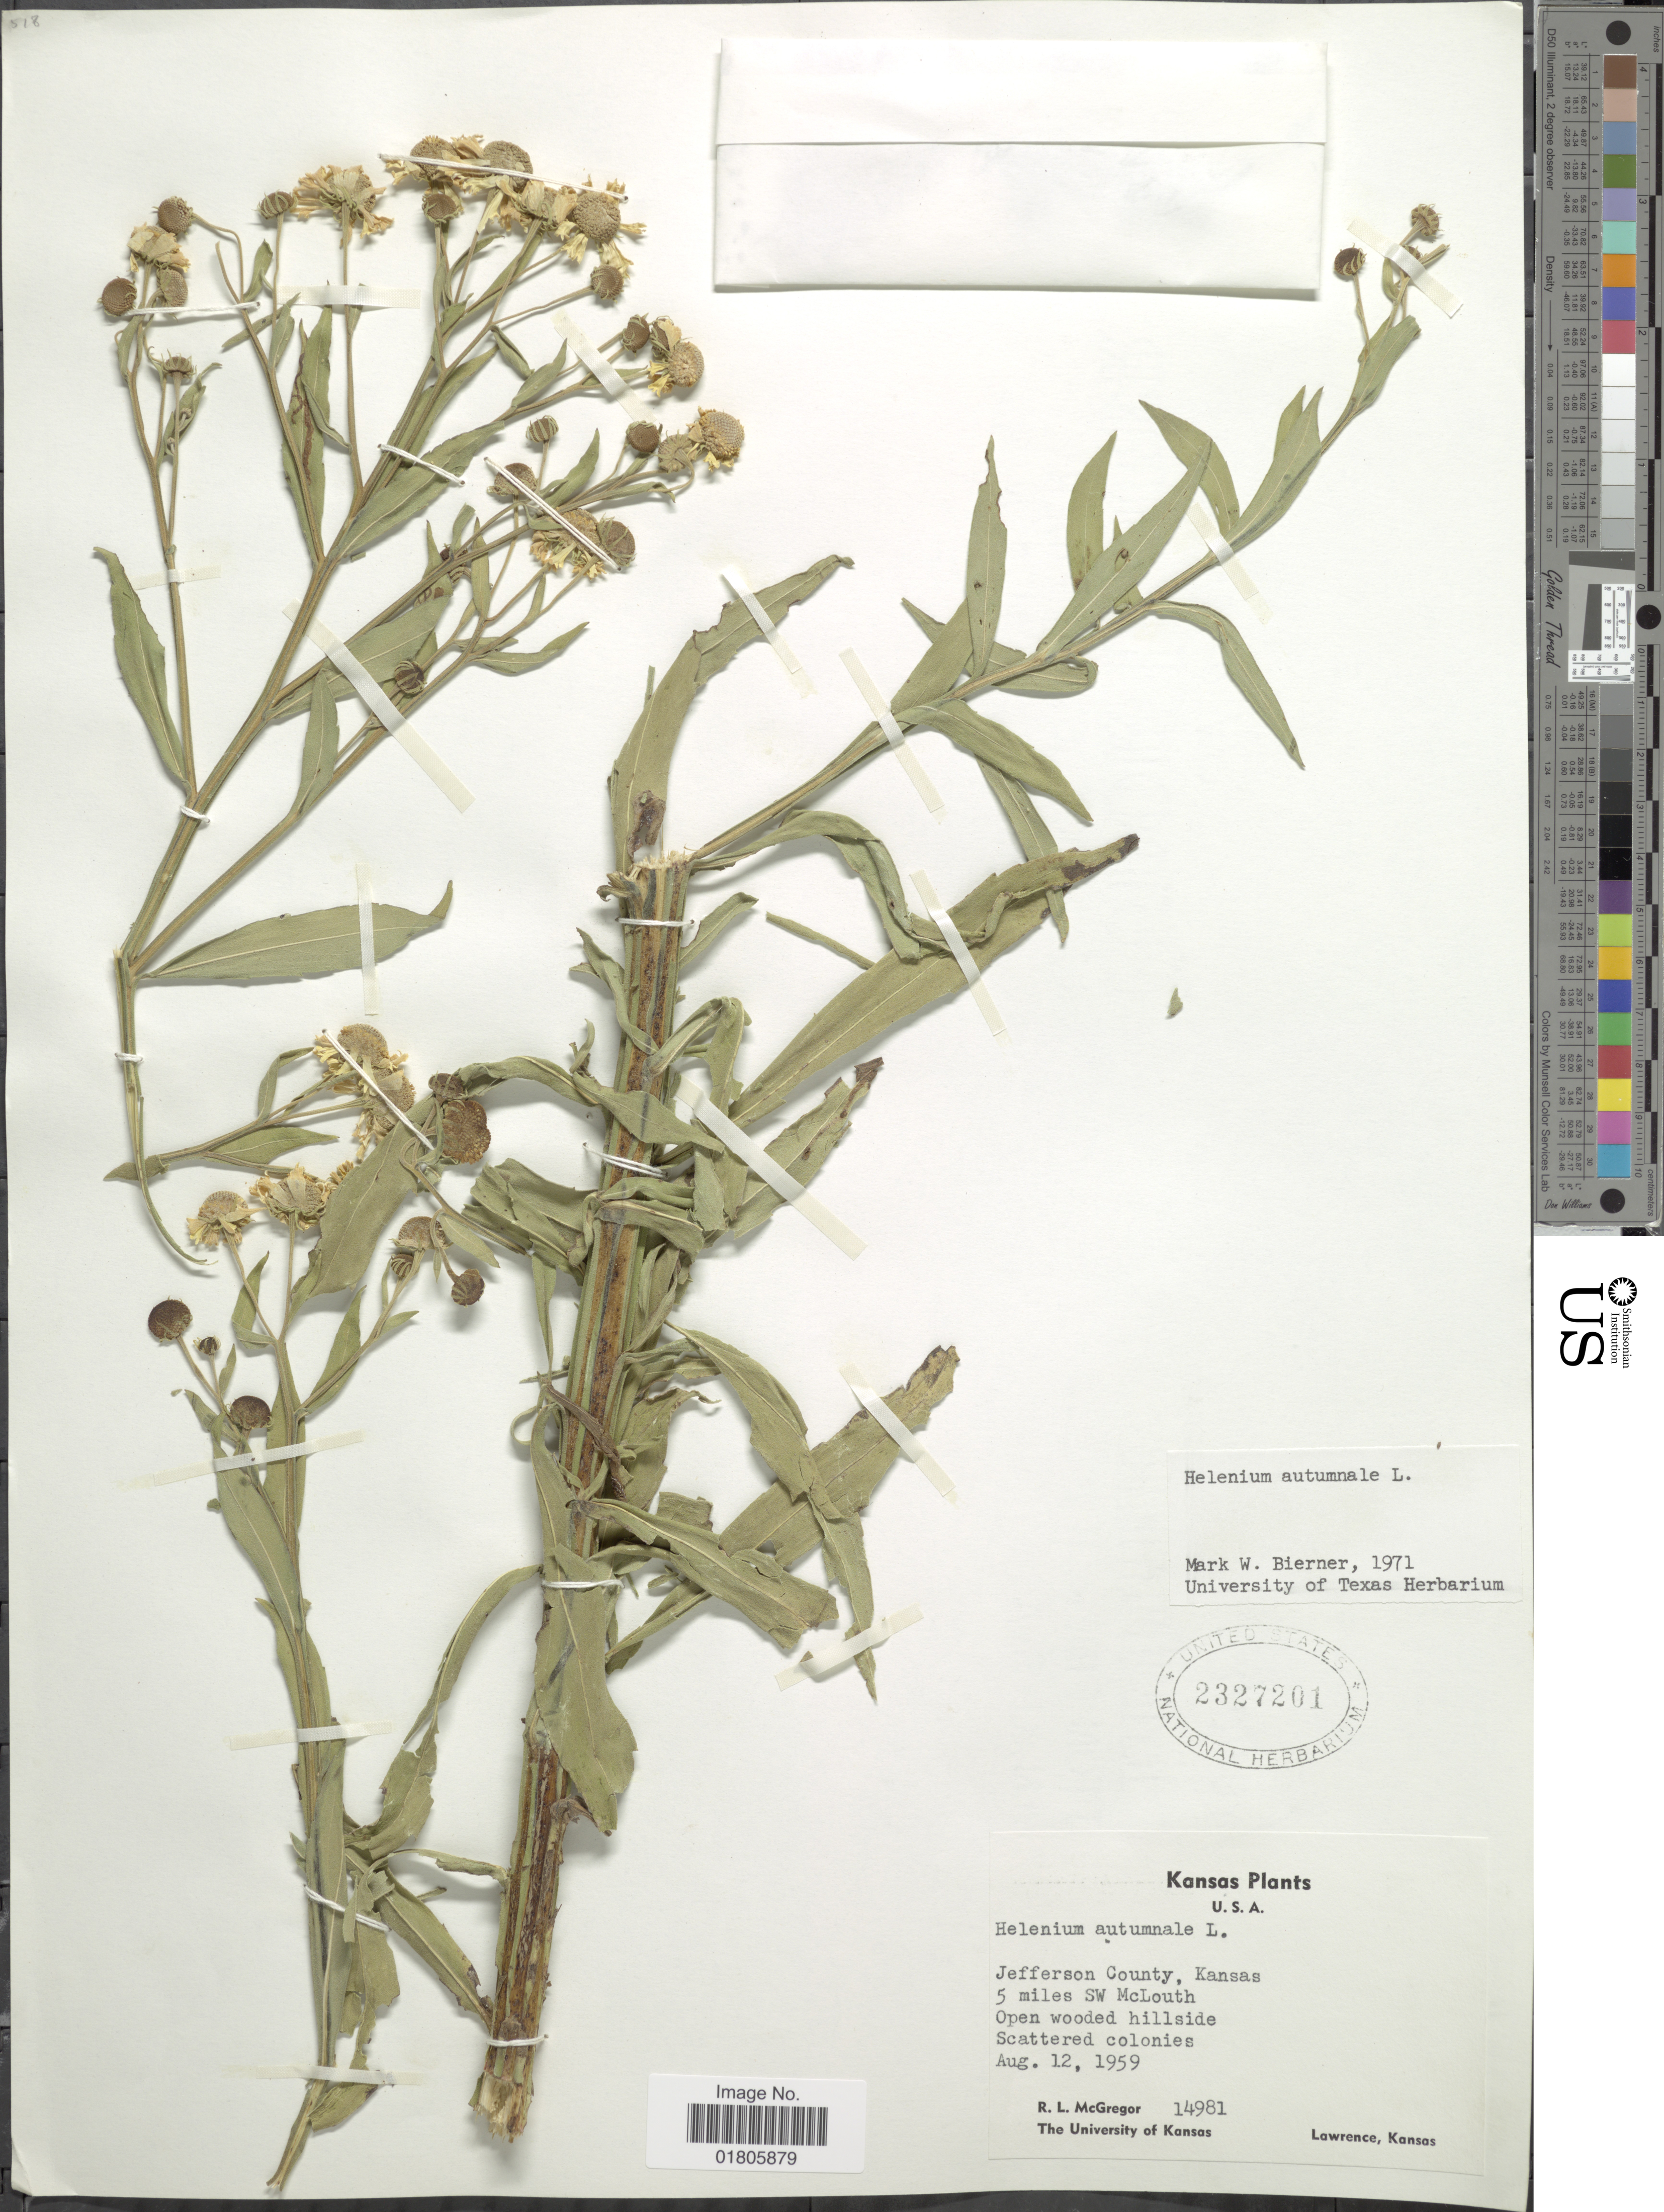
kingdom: Plantae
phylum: Tracheophyta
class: Magnoliopsida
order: Asterales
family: Asteraceae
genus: Helenium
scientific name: Helenium autumnale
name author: L.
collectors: R. McGregor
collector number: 14981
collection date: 1959-08-12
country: United States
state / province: Kansas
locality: Jefferson County, Kansas. 5 miles SW McLouth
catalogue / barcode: US 2327201